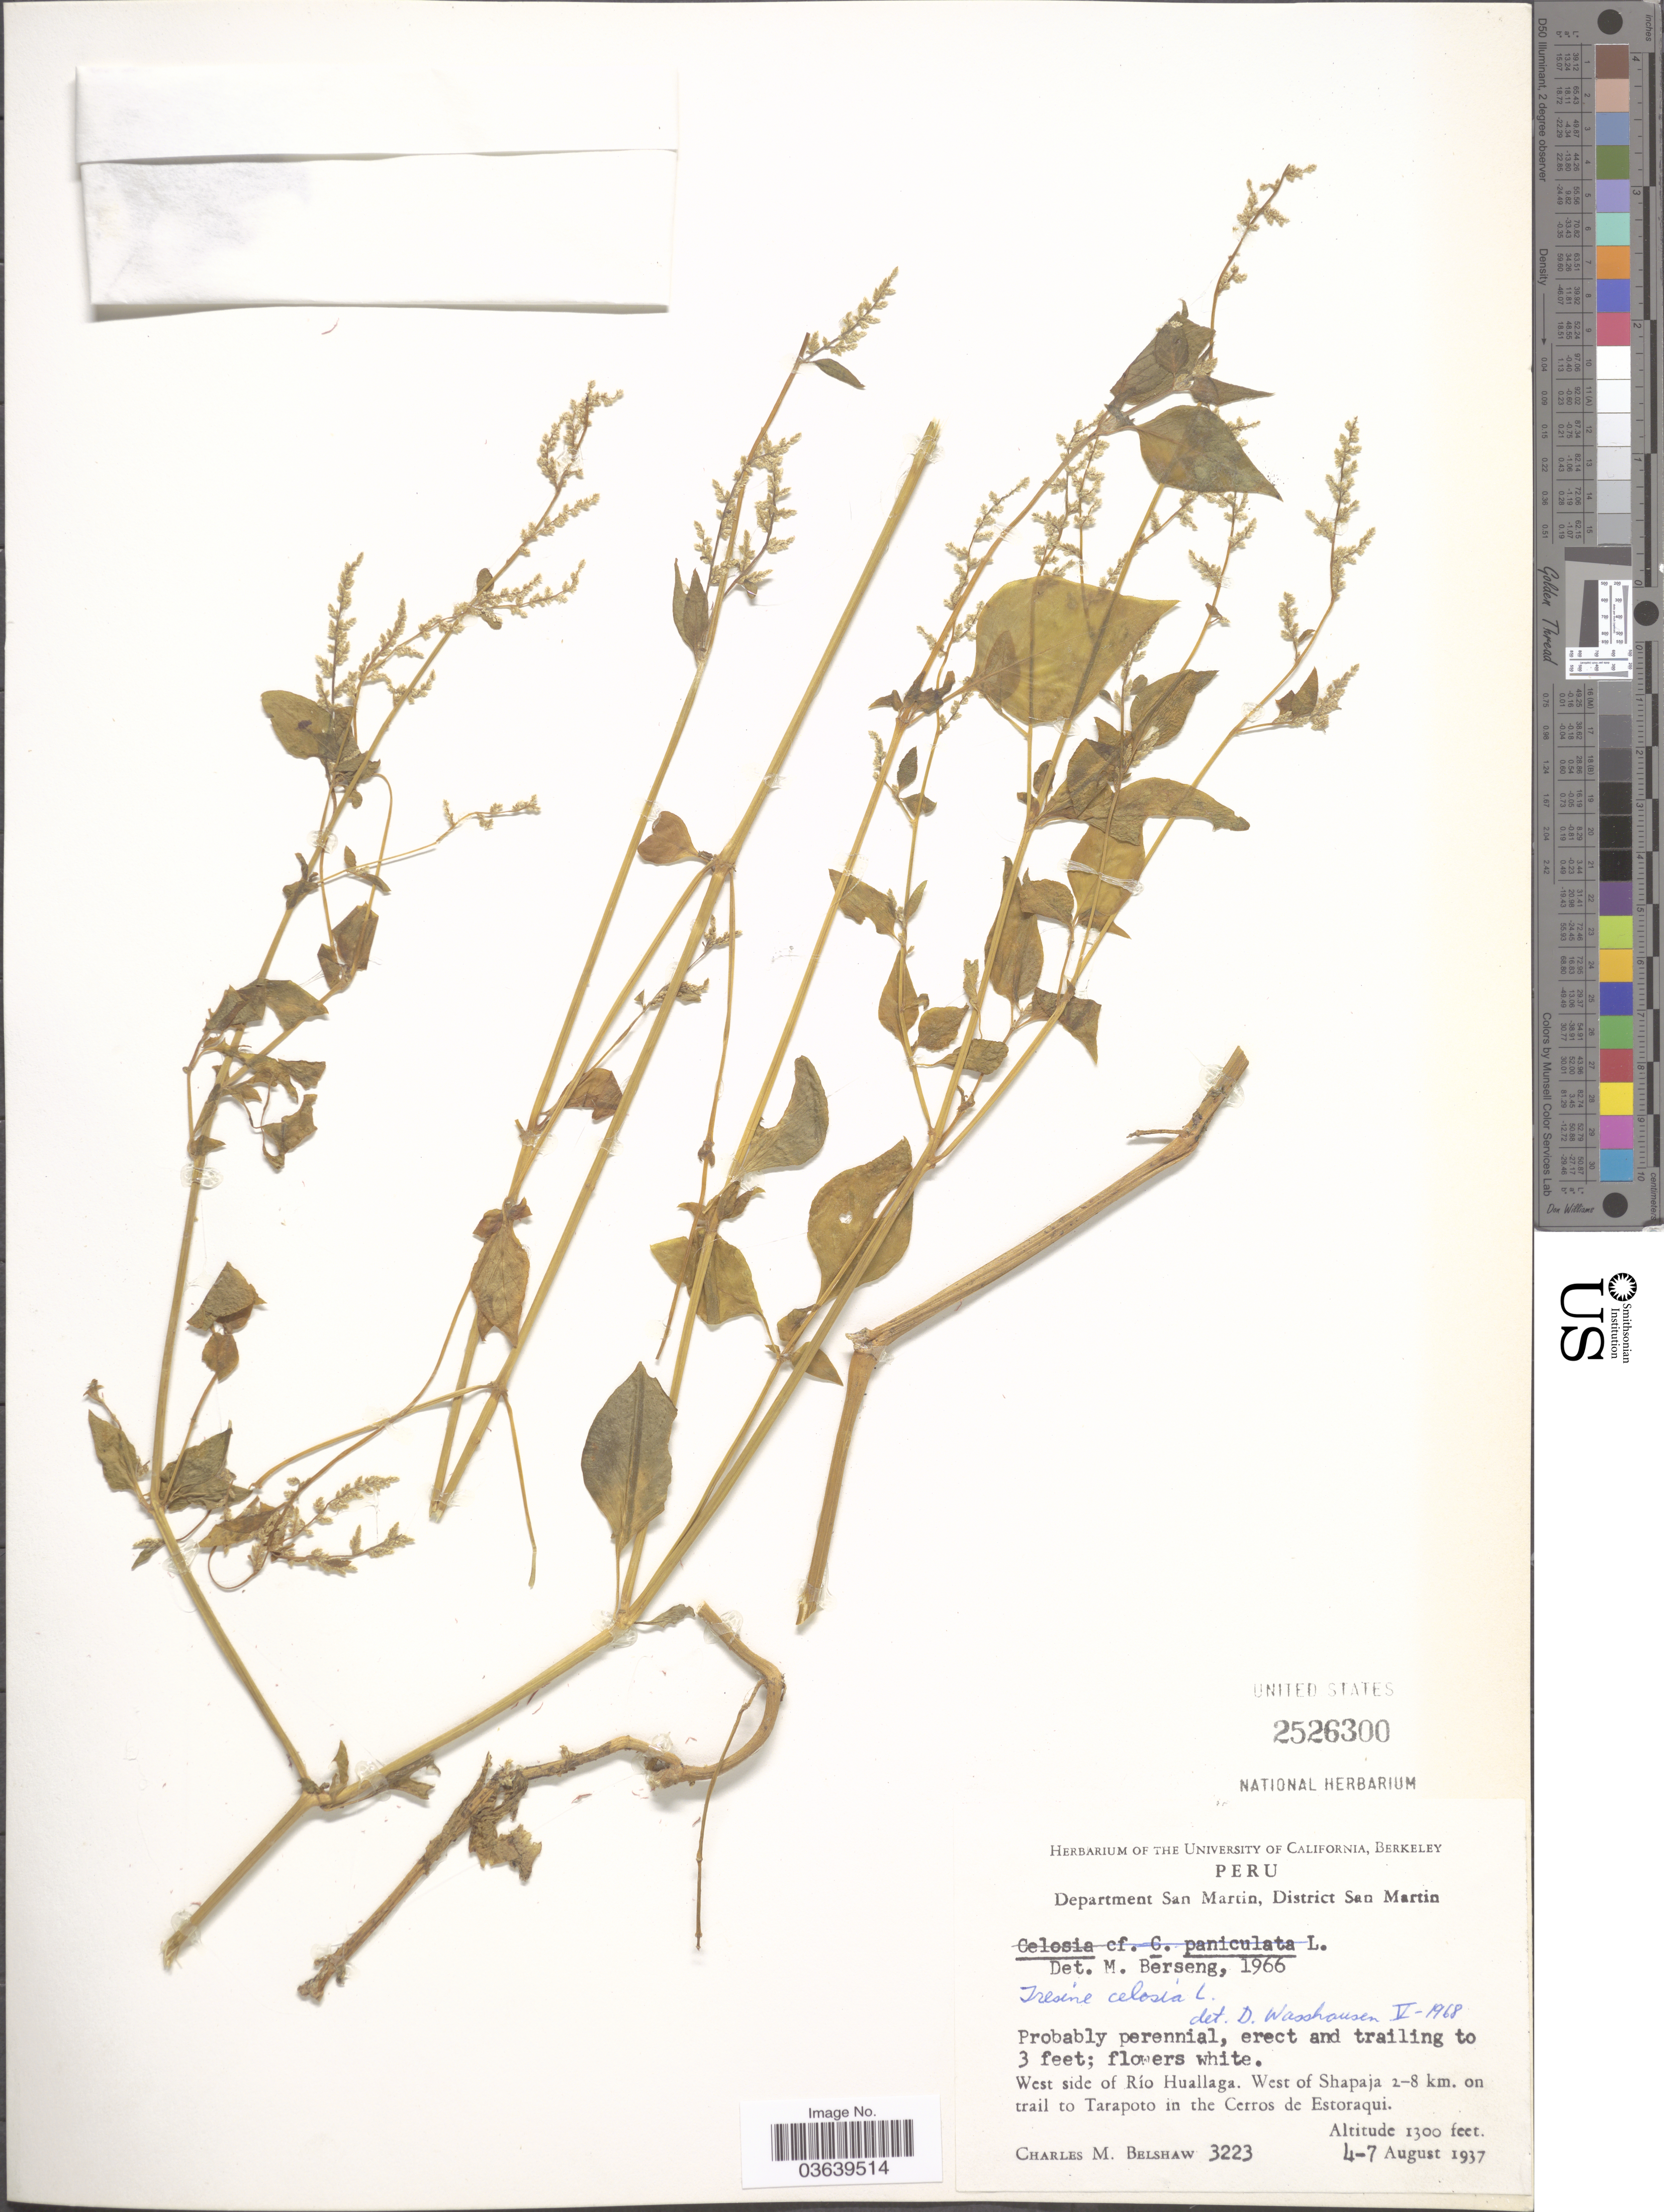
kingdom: Plantae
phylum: Tracheophyta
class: Magnoliopsida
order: Caryophyllales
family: Amaranthaceae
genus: Iresine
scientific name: Iresine celosia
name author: L.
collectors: C. Shaw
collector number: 3223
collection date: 1937-08-04/1937-08-07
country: Peru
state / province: San Martín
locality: Department San Martin, District San Martin. West side of Río Huallaga. West of Shapaja 2-8 km. on trail to Tarapoto in the Cerros de Estoraqui.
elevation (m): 396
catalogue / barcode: US 2526300